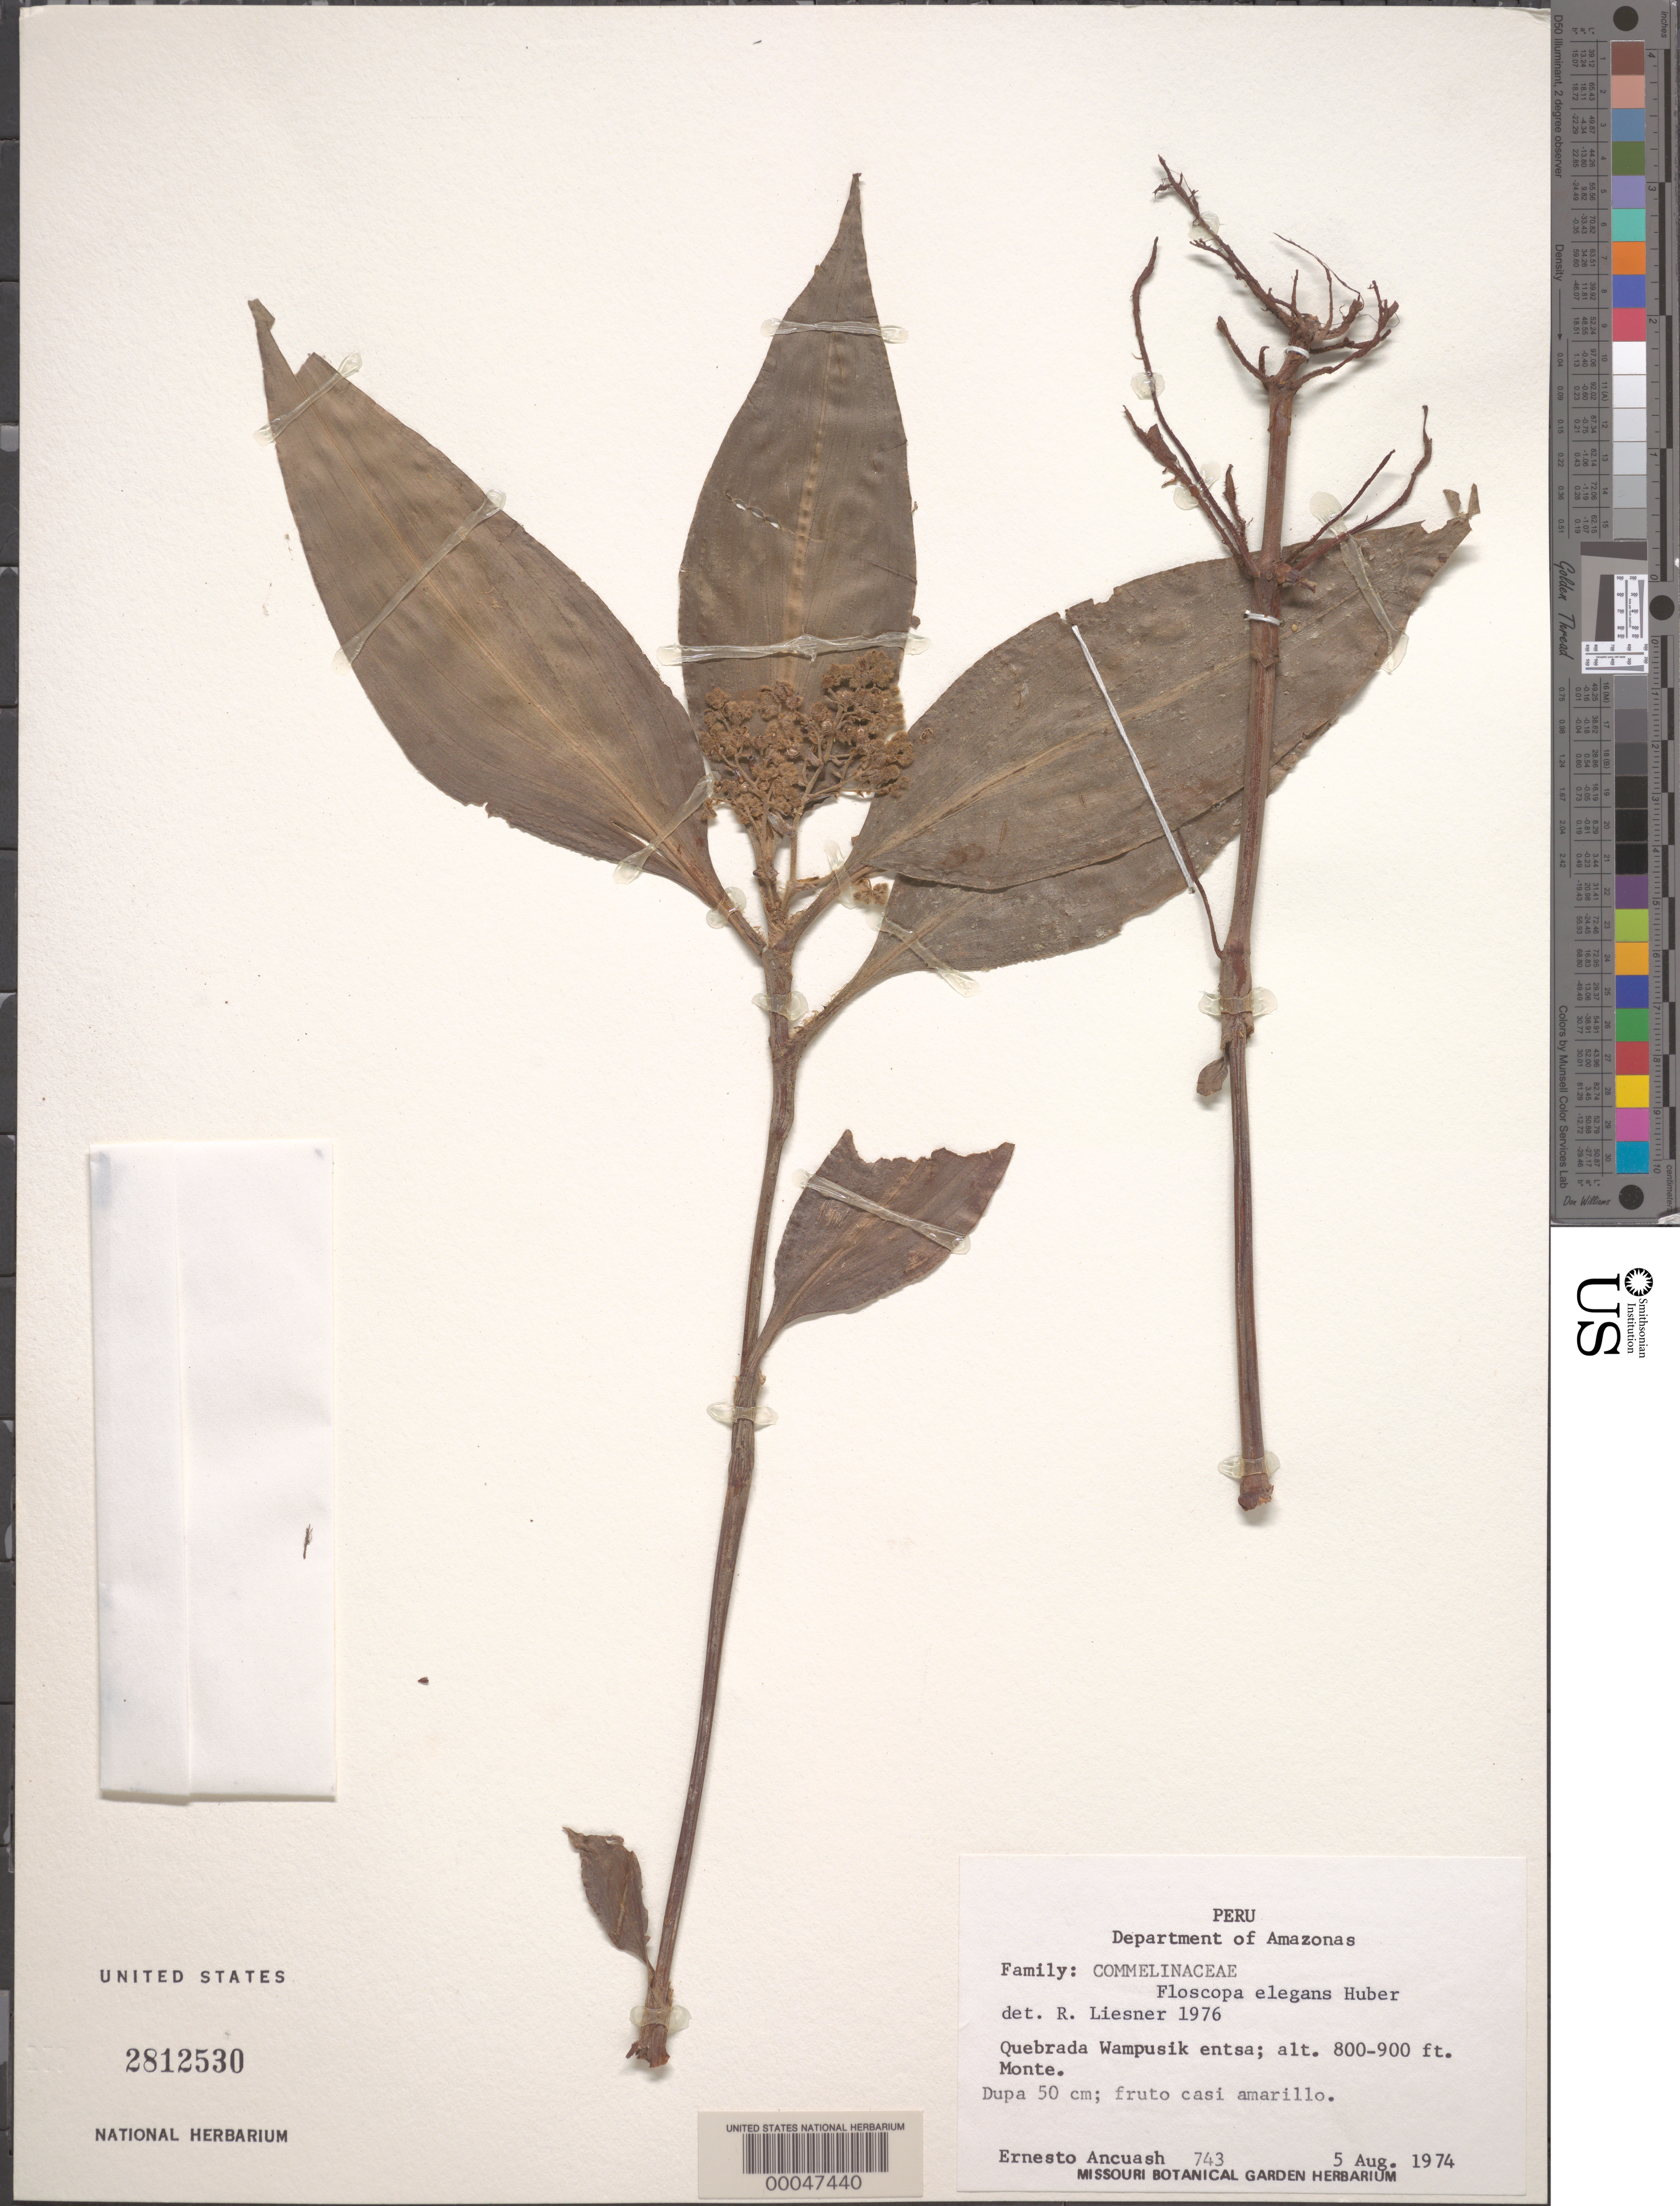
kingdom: Plantae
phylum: Tracheophyta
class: Liliopsida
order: Commelinales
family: Commelinaceae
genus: Floscopa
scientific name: Floscopa elegans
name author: Huber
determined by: Liesner, R. L.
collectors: E. Ancuash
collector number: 743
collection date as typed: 05 Aug 1974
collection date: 1974-08-05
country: Peru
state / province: Amazonas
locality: Quebrada Wampusik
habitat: Mountain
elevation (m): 244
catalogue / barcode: US 2812530